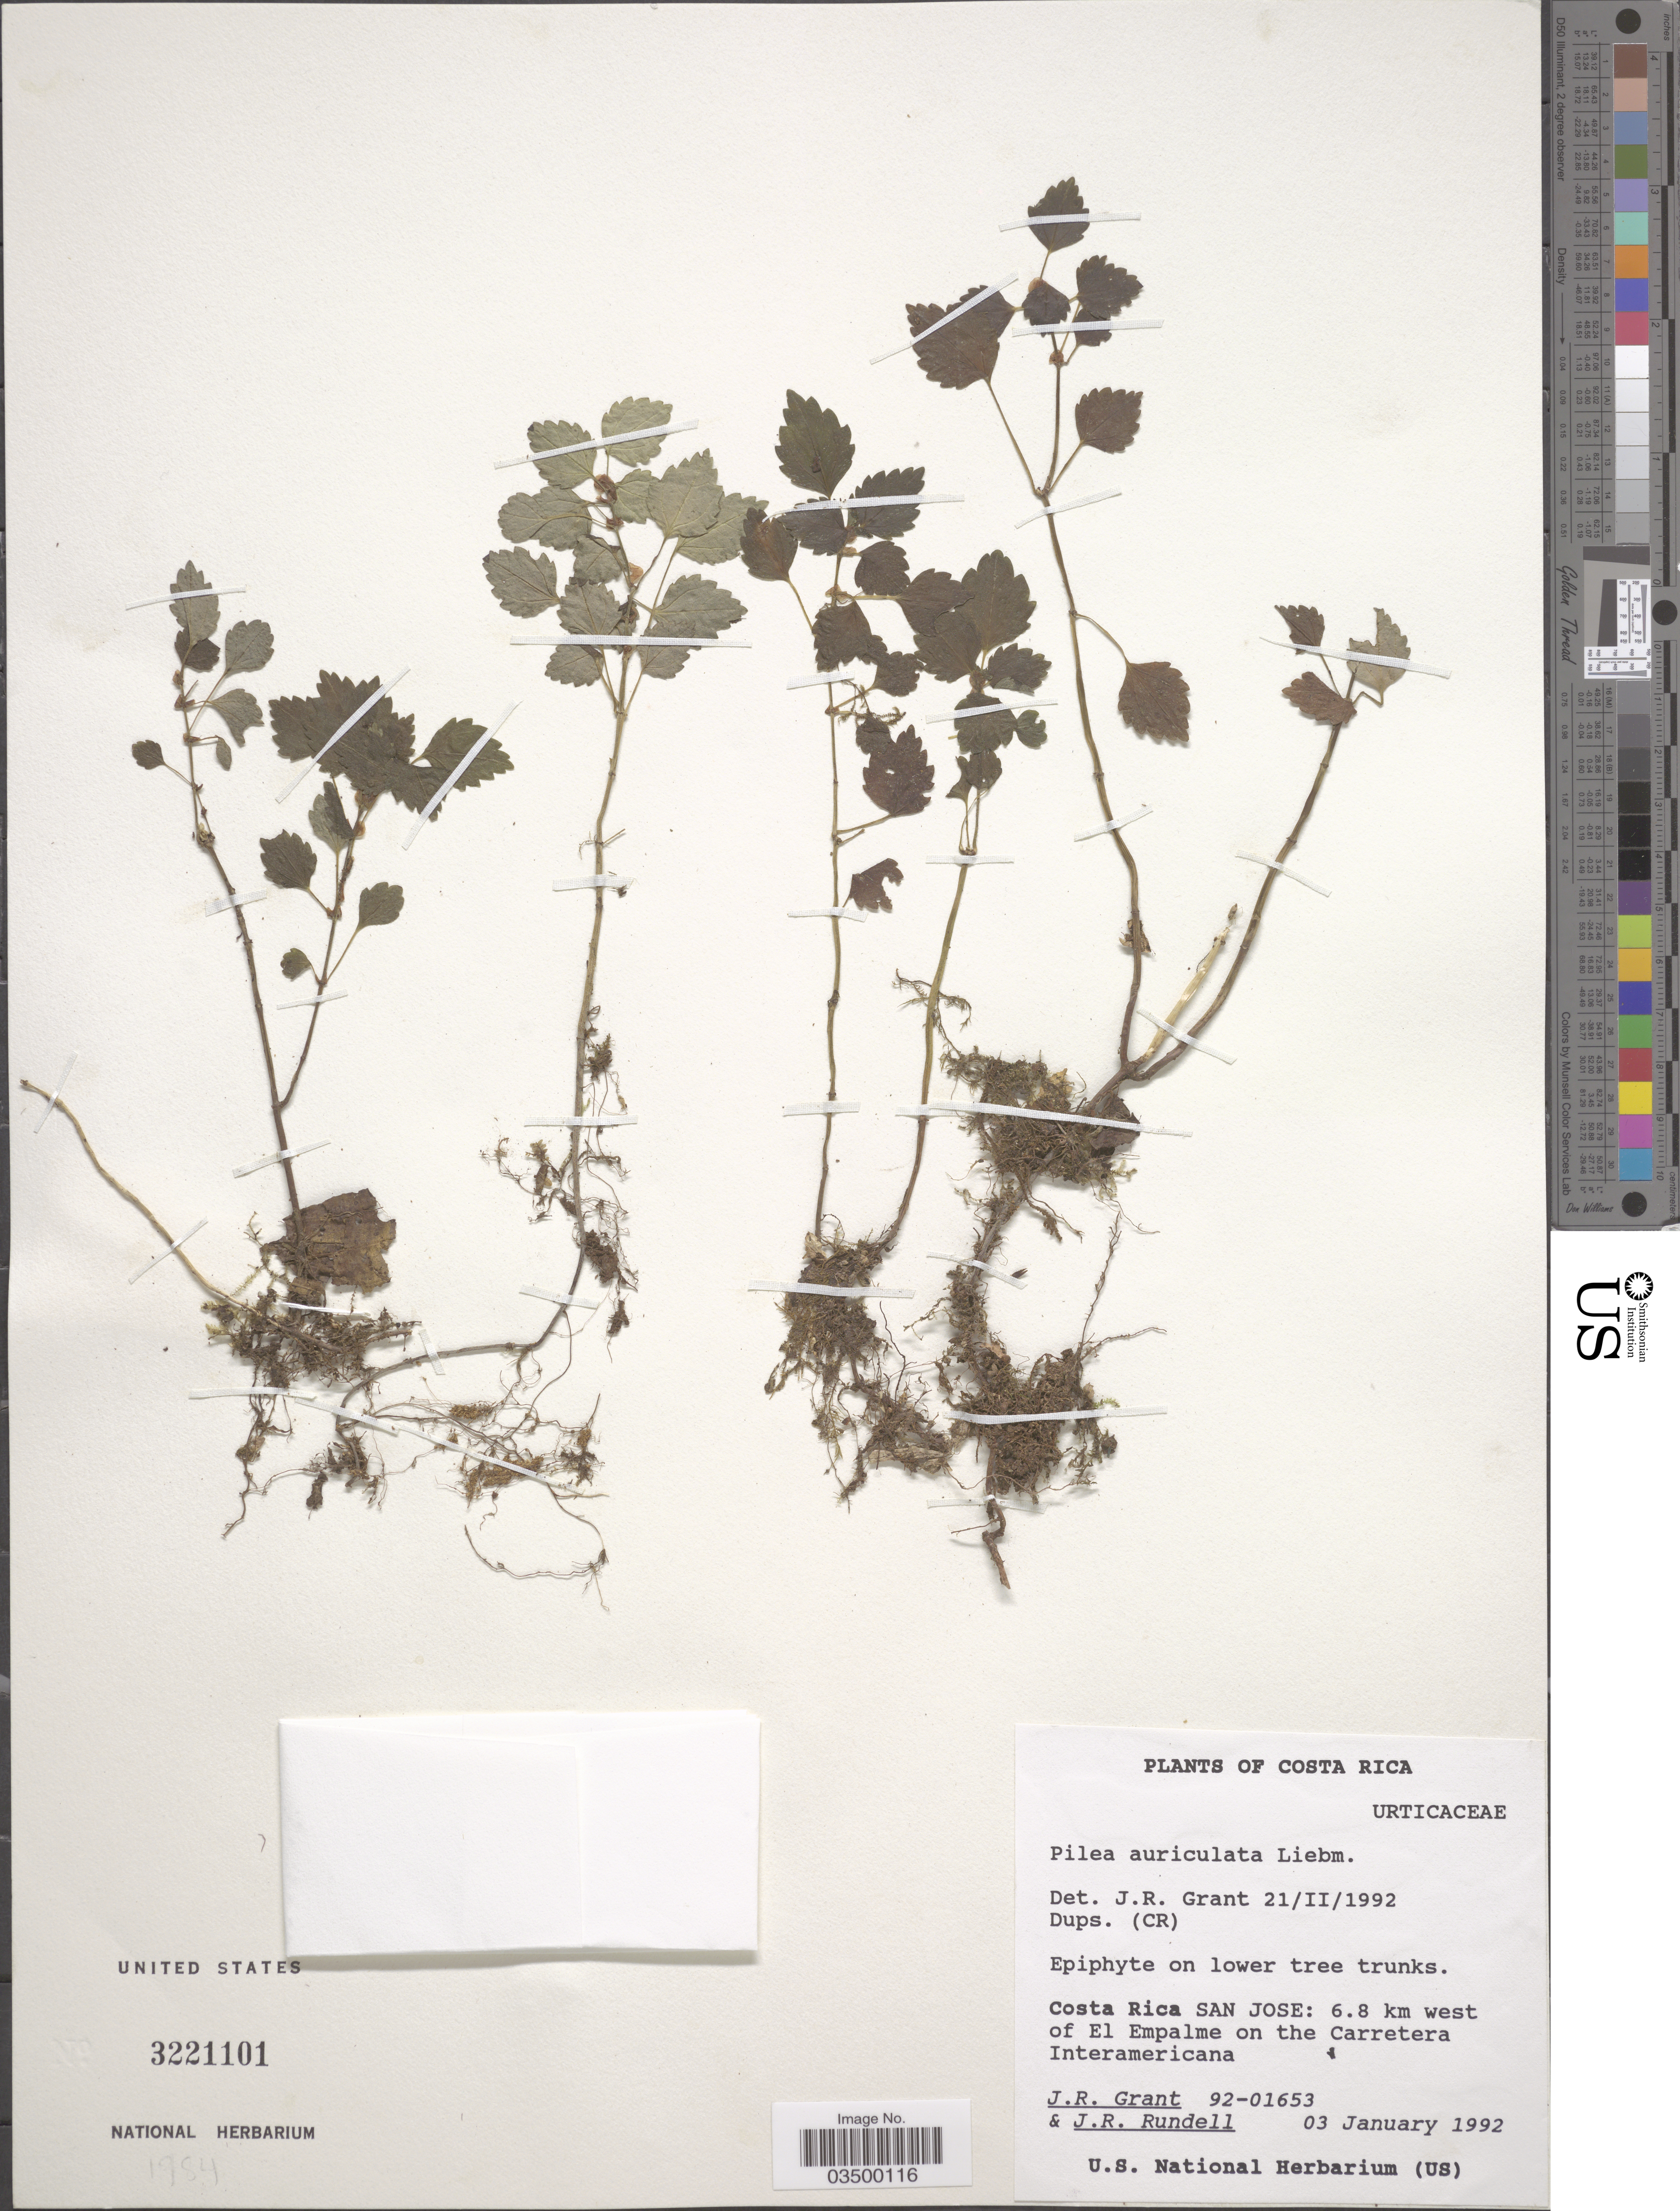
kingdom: Plantae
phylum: Tracheophyta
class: Magnoliopsida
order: Rosales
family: Urticaceae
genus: Pilea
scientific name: Pilea auriculata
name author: Liebm.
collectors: J. Grant & J. R. Rundell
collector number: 92-01653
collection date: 1992-01-03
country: Costa Rica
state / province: San José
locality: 6.8 km west of El Empalme on the Carretera Interamericana.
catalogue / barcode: US 3221101